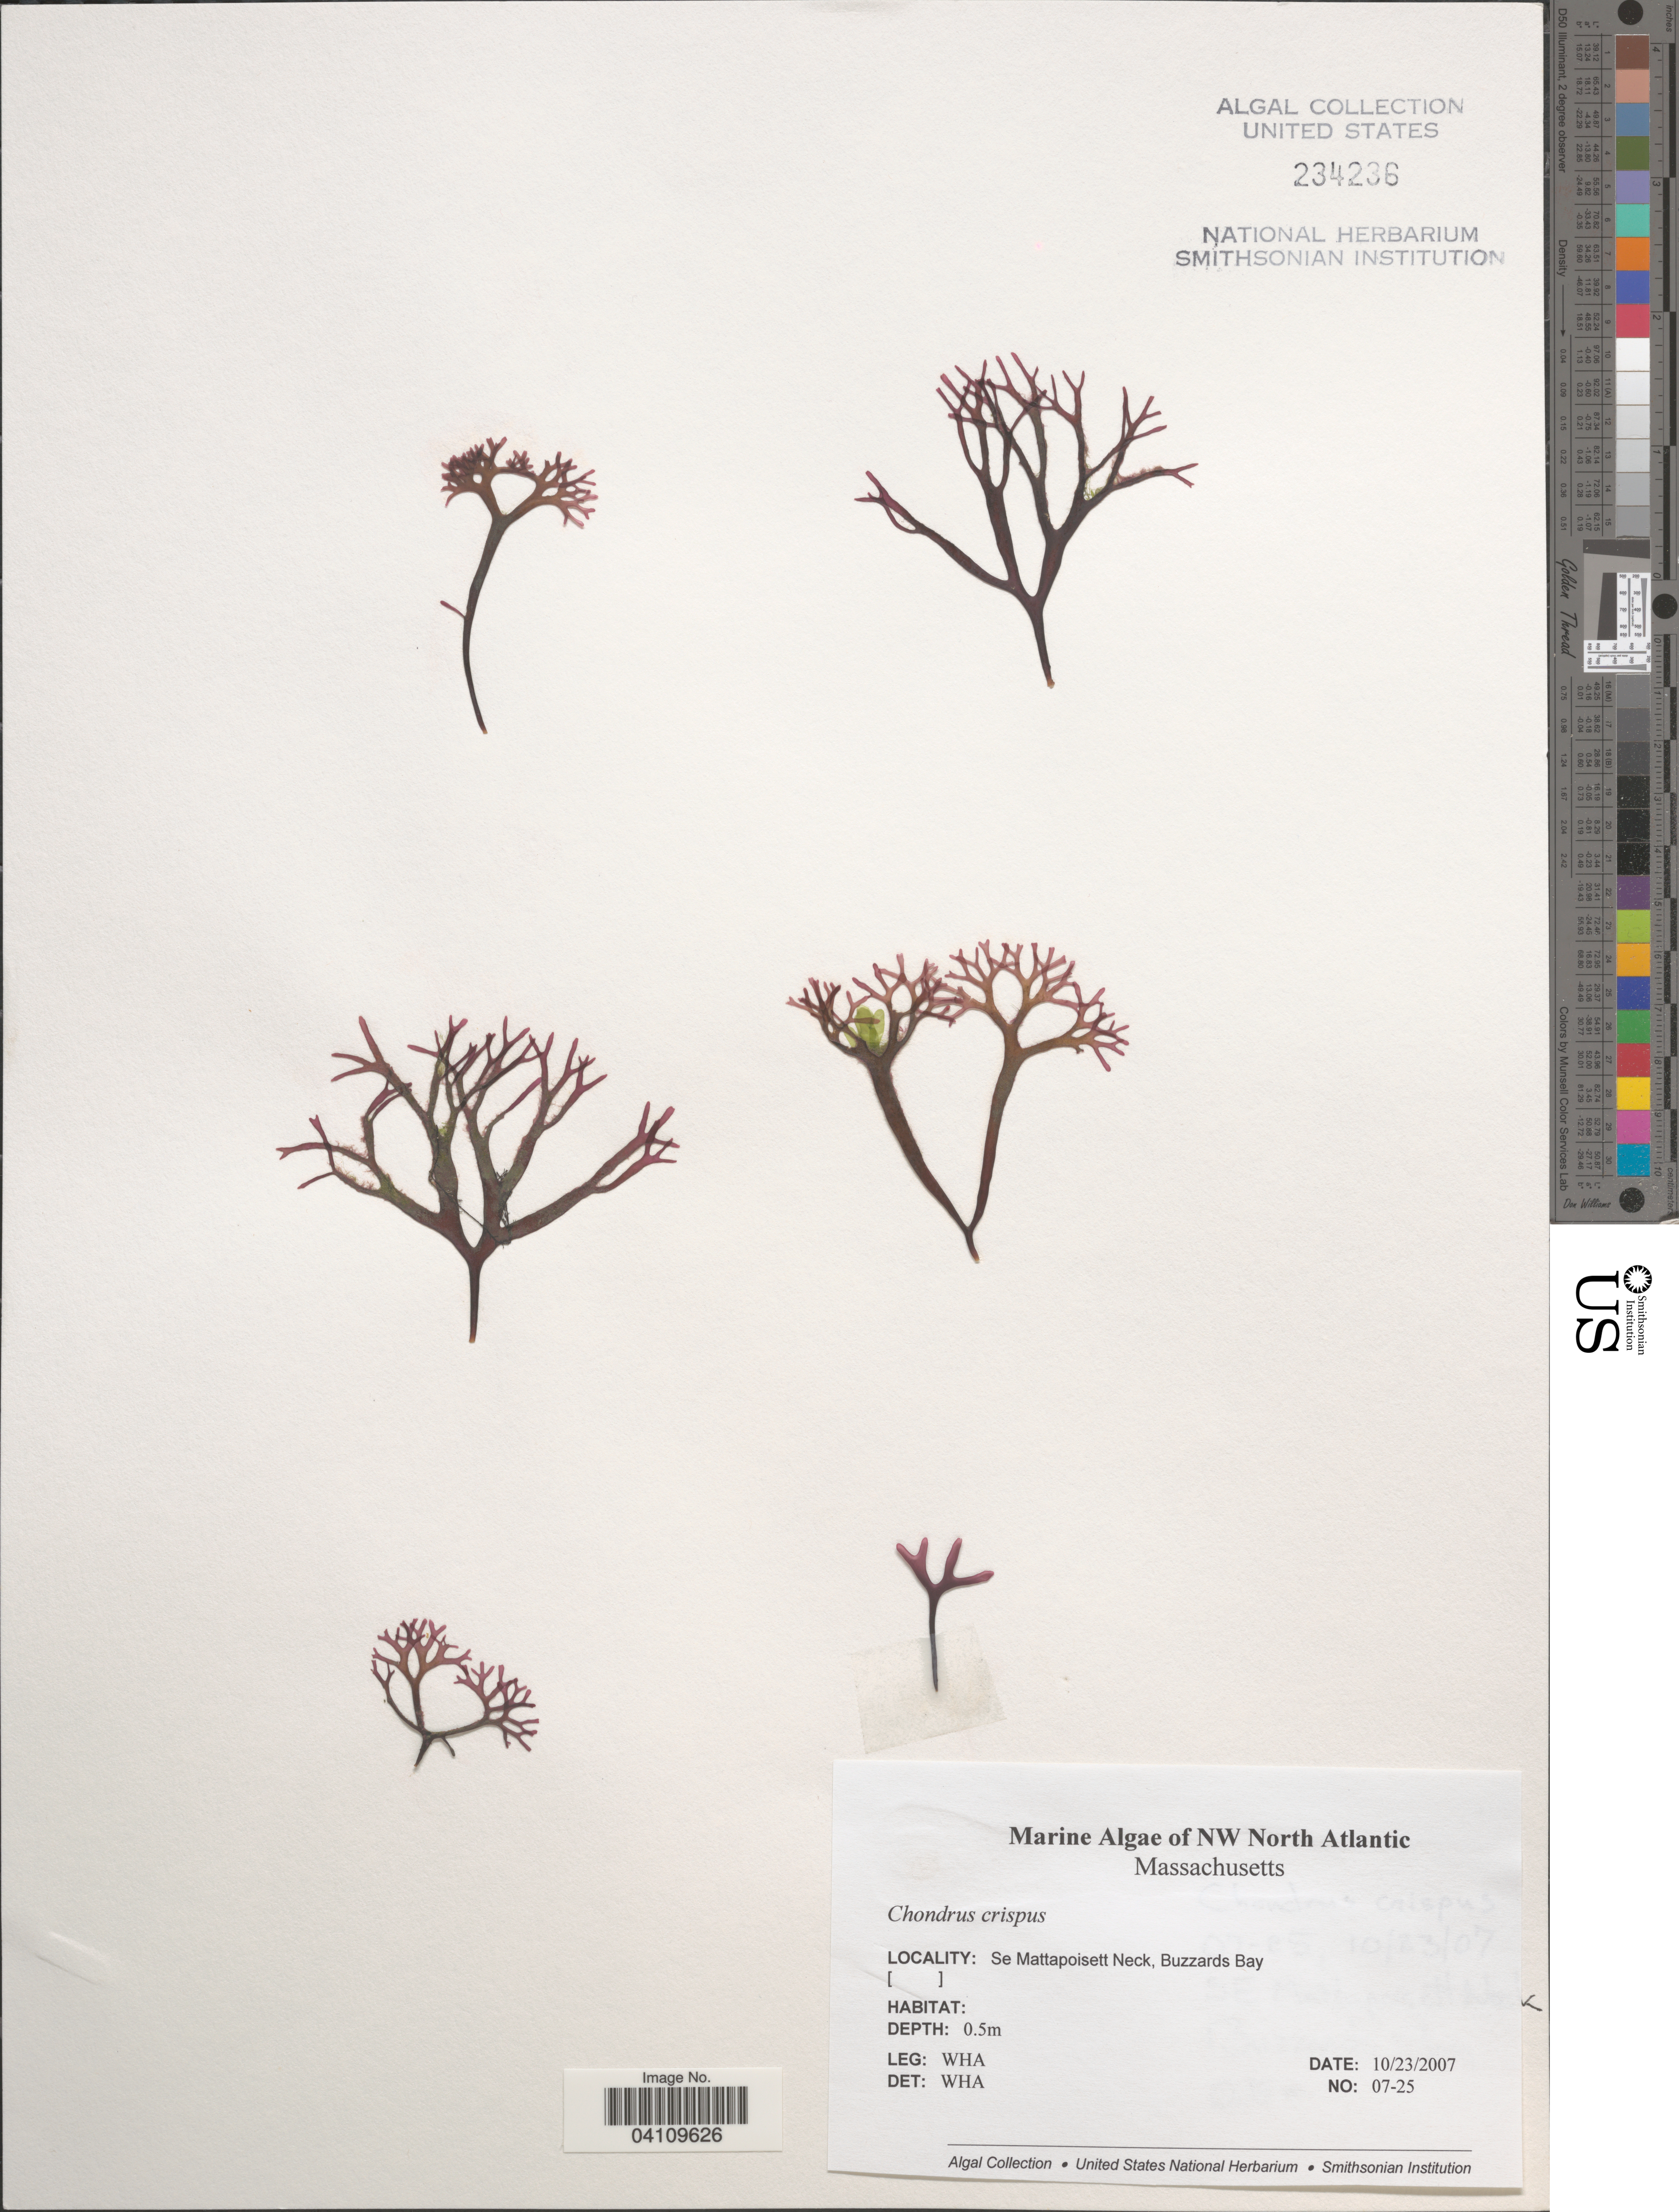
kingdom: Plantae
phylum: Rhodophyta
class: Florideophyceae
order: Gigartinales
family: Gigartinaceae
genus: Chondrus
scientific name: Chondrus crispus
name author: Stackh.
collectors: W. H. Adey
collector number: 07-25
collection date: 2007-10-23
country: United States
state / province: Massachusetts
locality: NW North Atlantic. Se Mattapoisett Neck, Buzzards Bay.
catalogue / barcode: US 234236